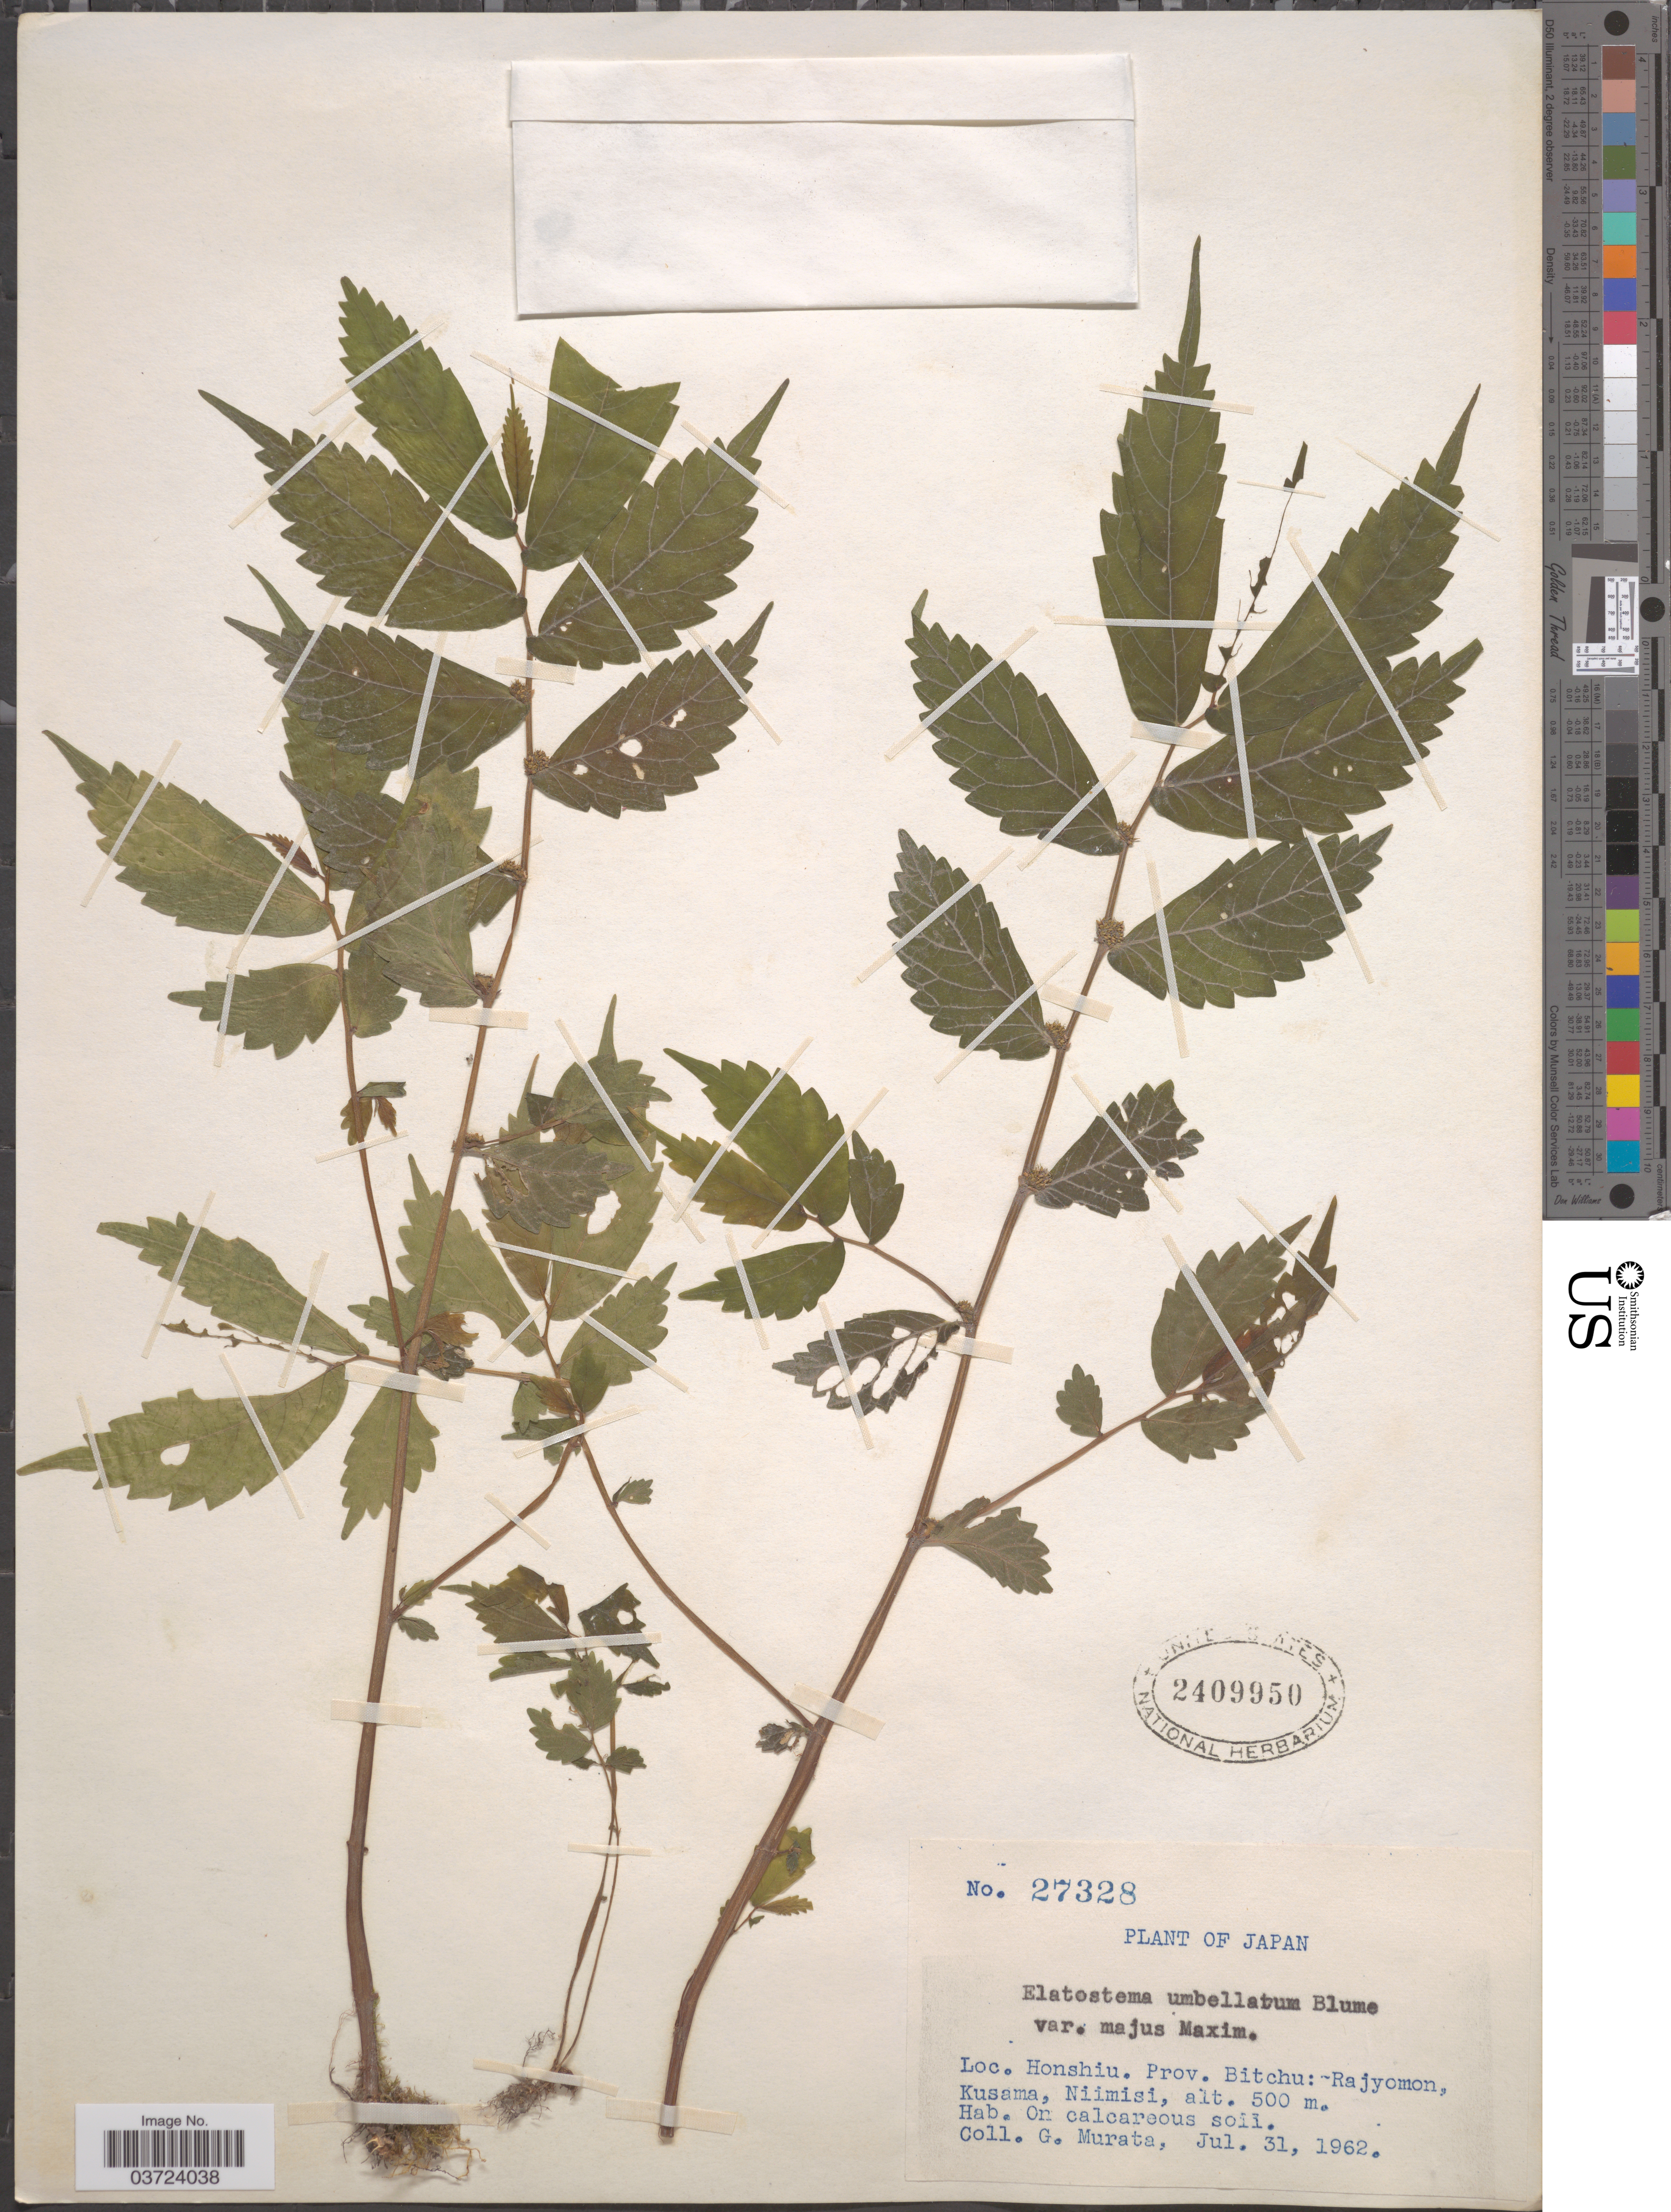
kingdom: Plantae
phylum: Tracheophyta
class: Magnoliopsida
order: Rosales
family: Urticaceae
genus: Elatostema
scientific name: Elatostema umbellatum var. majus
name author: Maxim.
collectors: G. Murata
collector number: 27328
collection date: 1962-07-31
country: Japan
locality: Honshiu. Prov. Bitchu: -Rajyomon, Kusama, Niimisi.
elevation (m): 500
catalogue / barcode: US 2409950